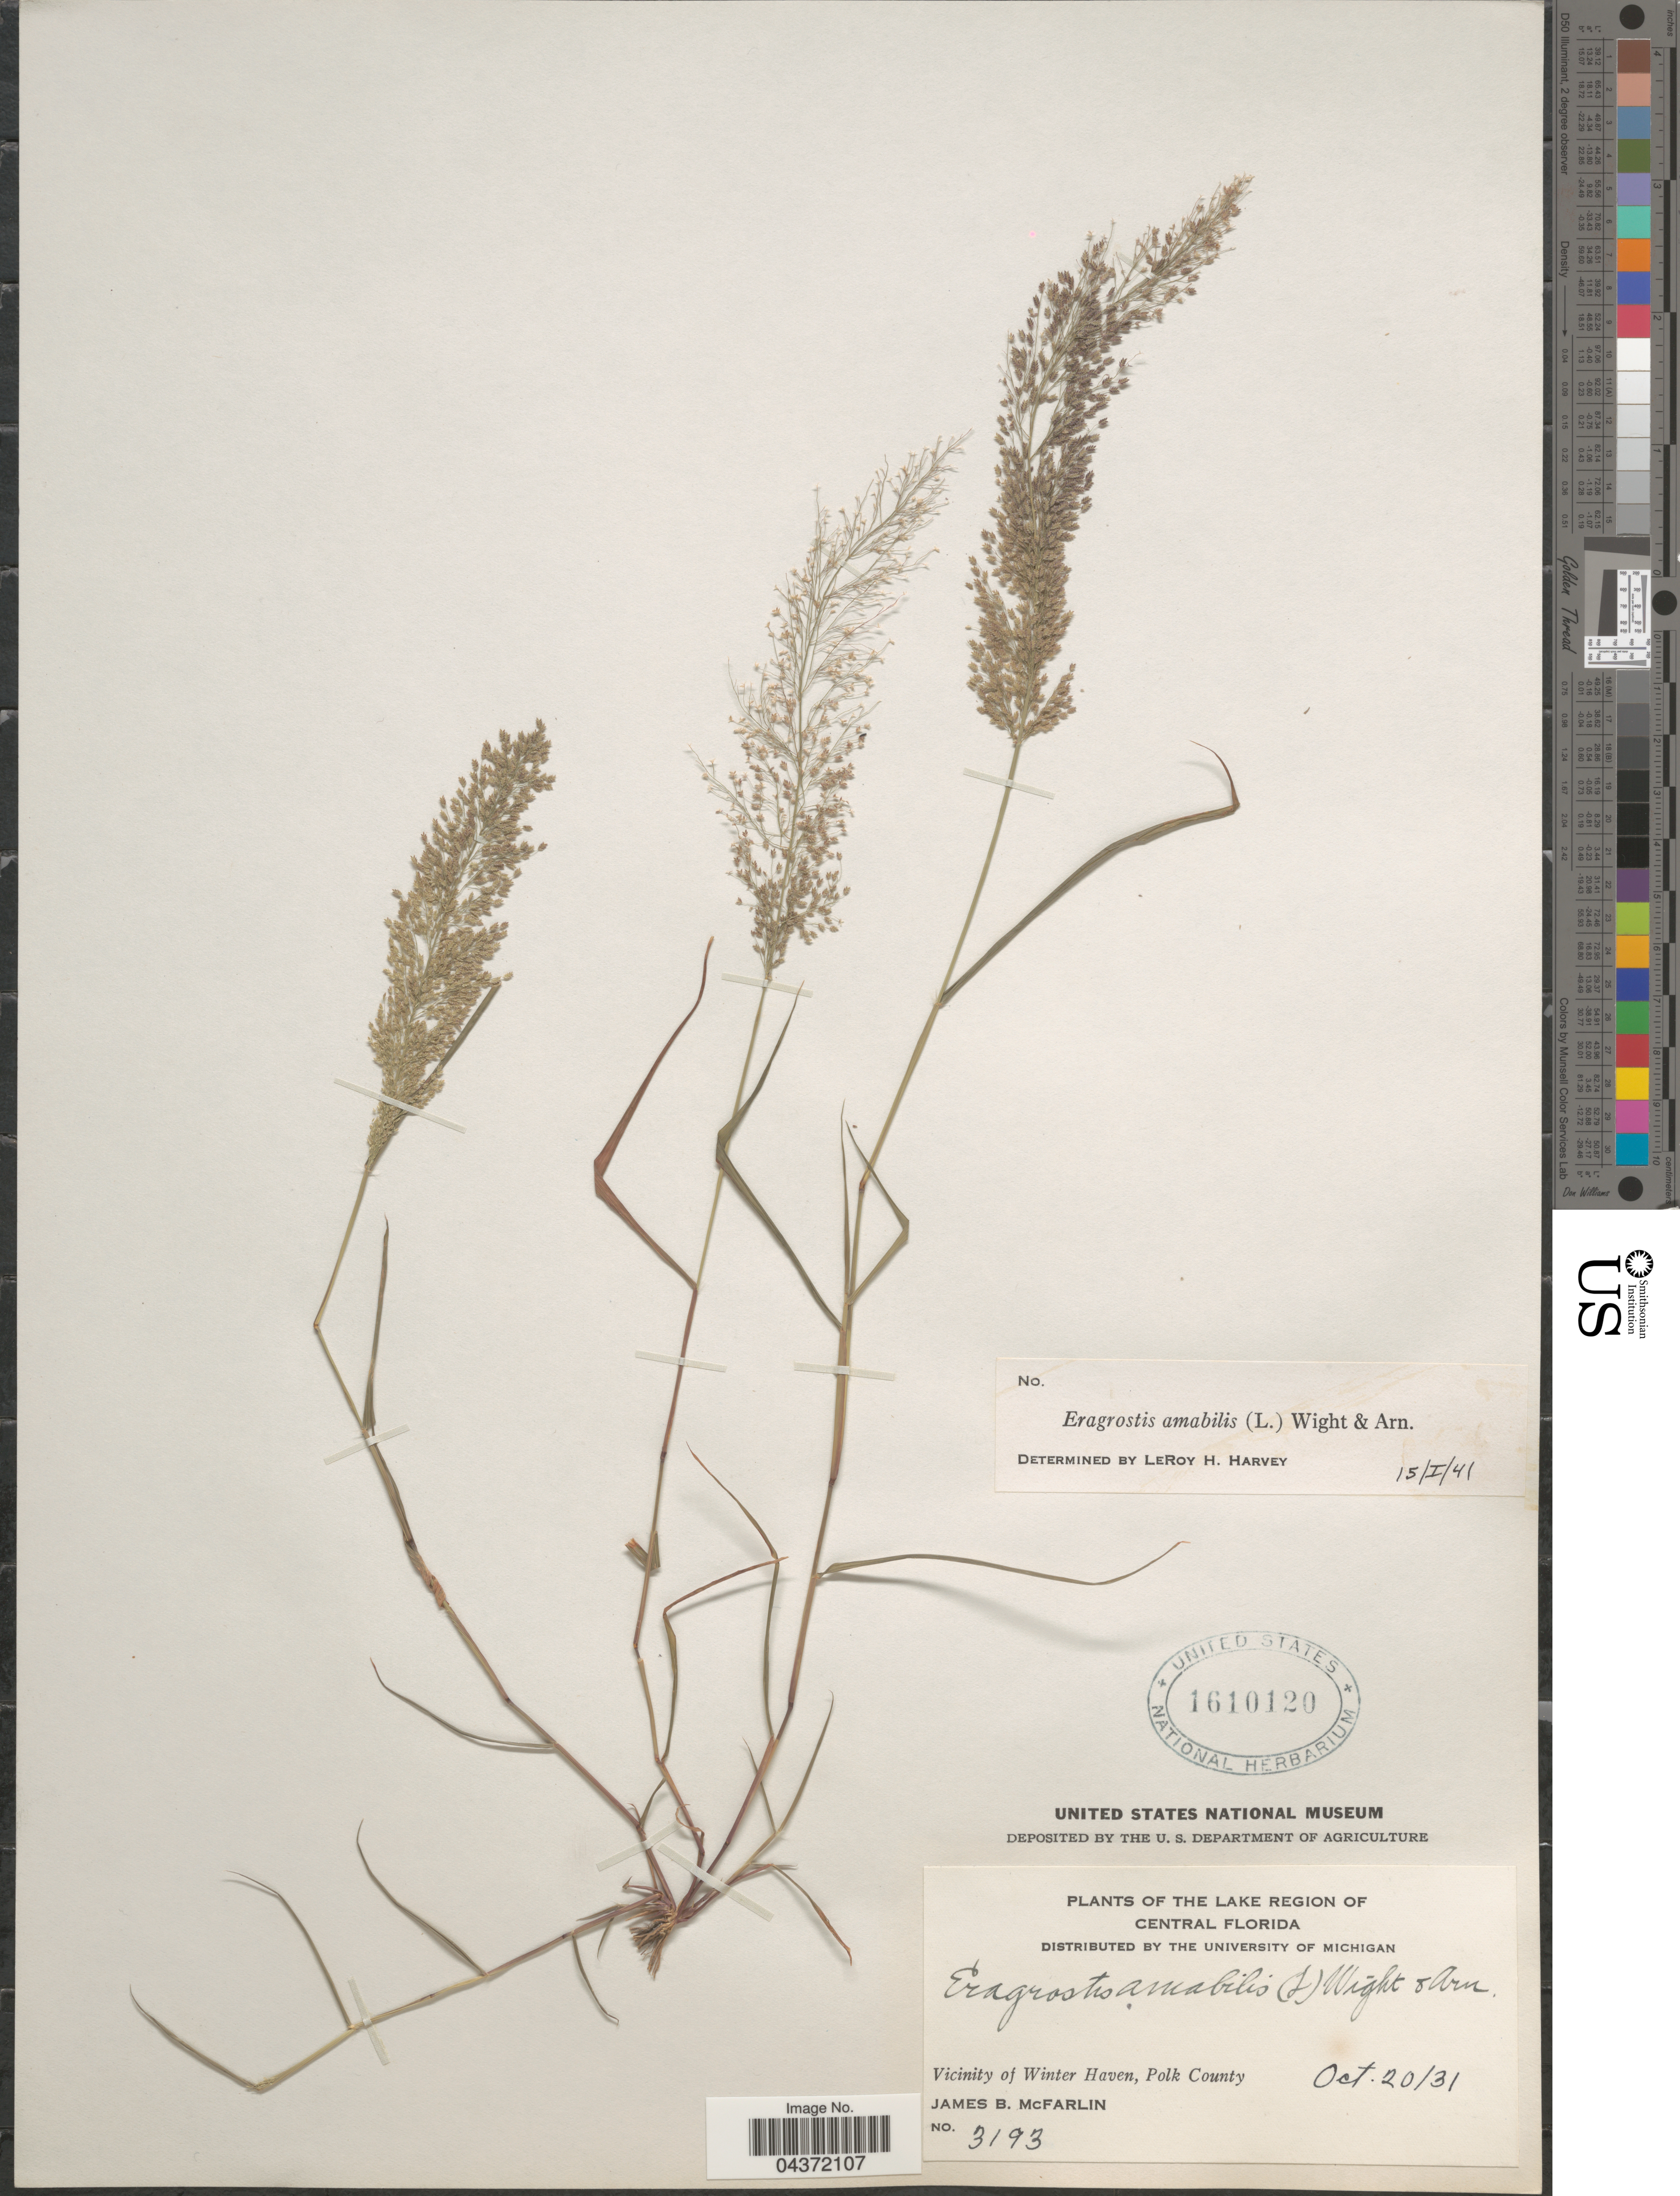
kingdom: Plantae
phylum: Tracheophyta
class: Liliopsida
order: Poales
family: Poaceae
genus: Eragrostis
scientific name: Eragrostis tenella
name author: (L.) P. Beauv. ex Roem. & Schult.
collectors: J. McFarlin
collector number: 3193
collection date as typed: Transcribed d/m/y: 20/10/31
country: United States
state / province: Florida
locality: The Lake Region of Central Florida. Vicinity of Winter Haven, Polk County.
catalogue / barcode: US 1610120